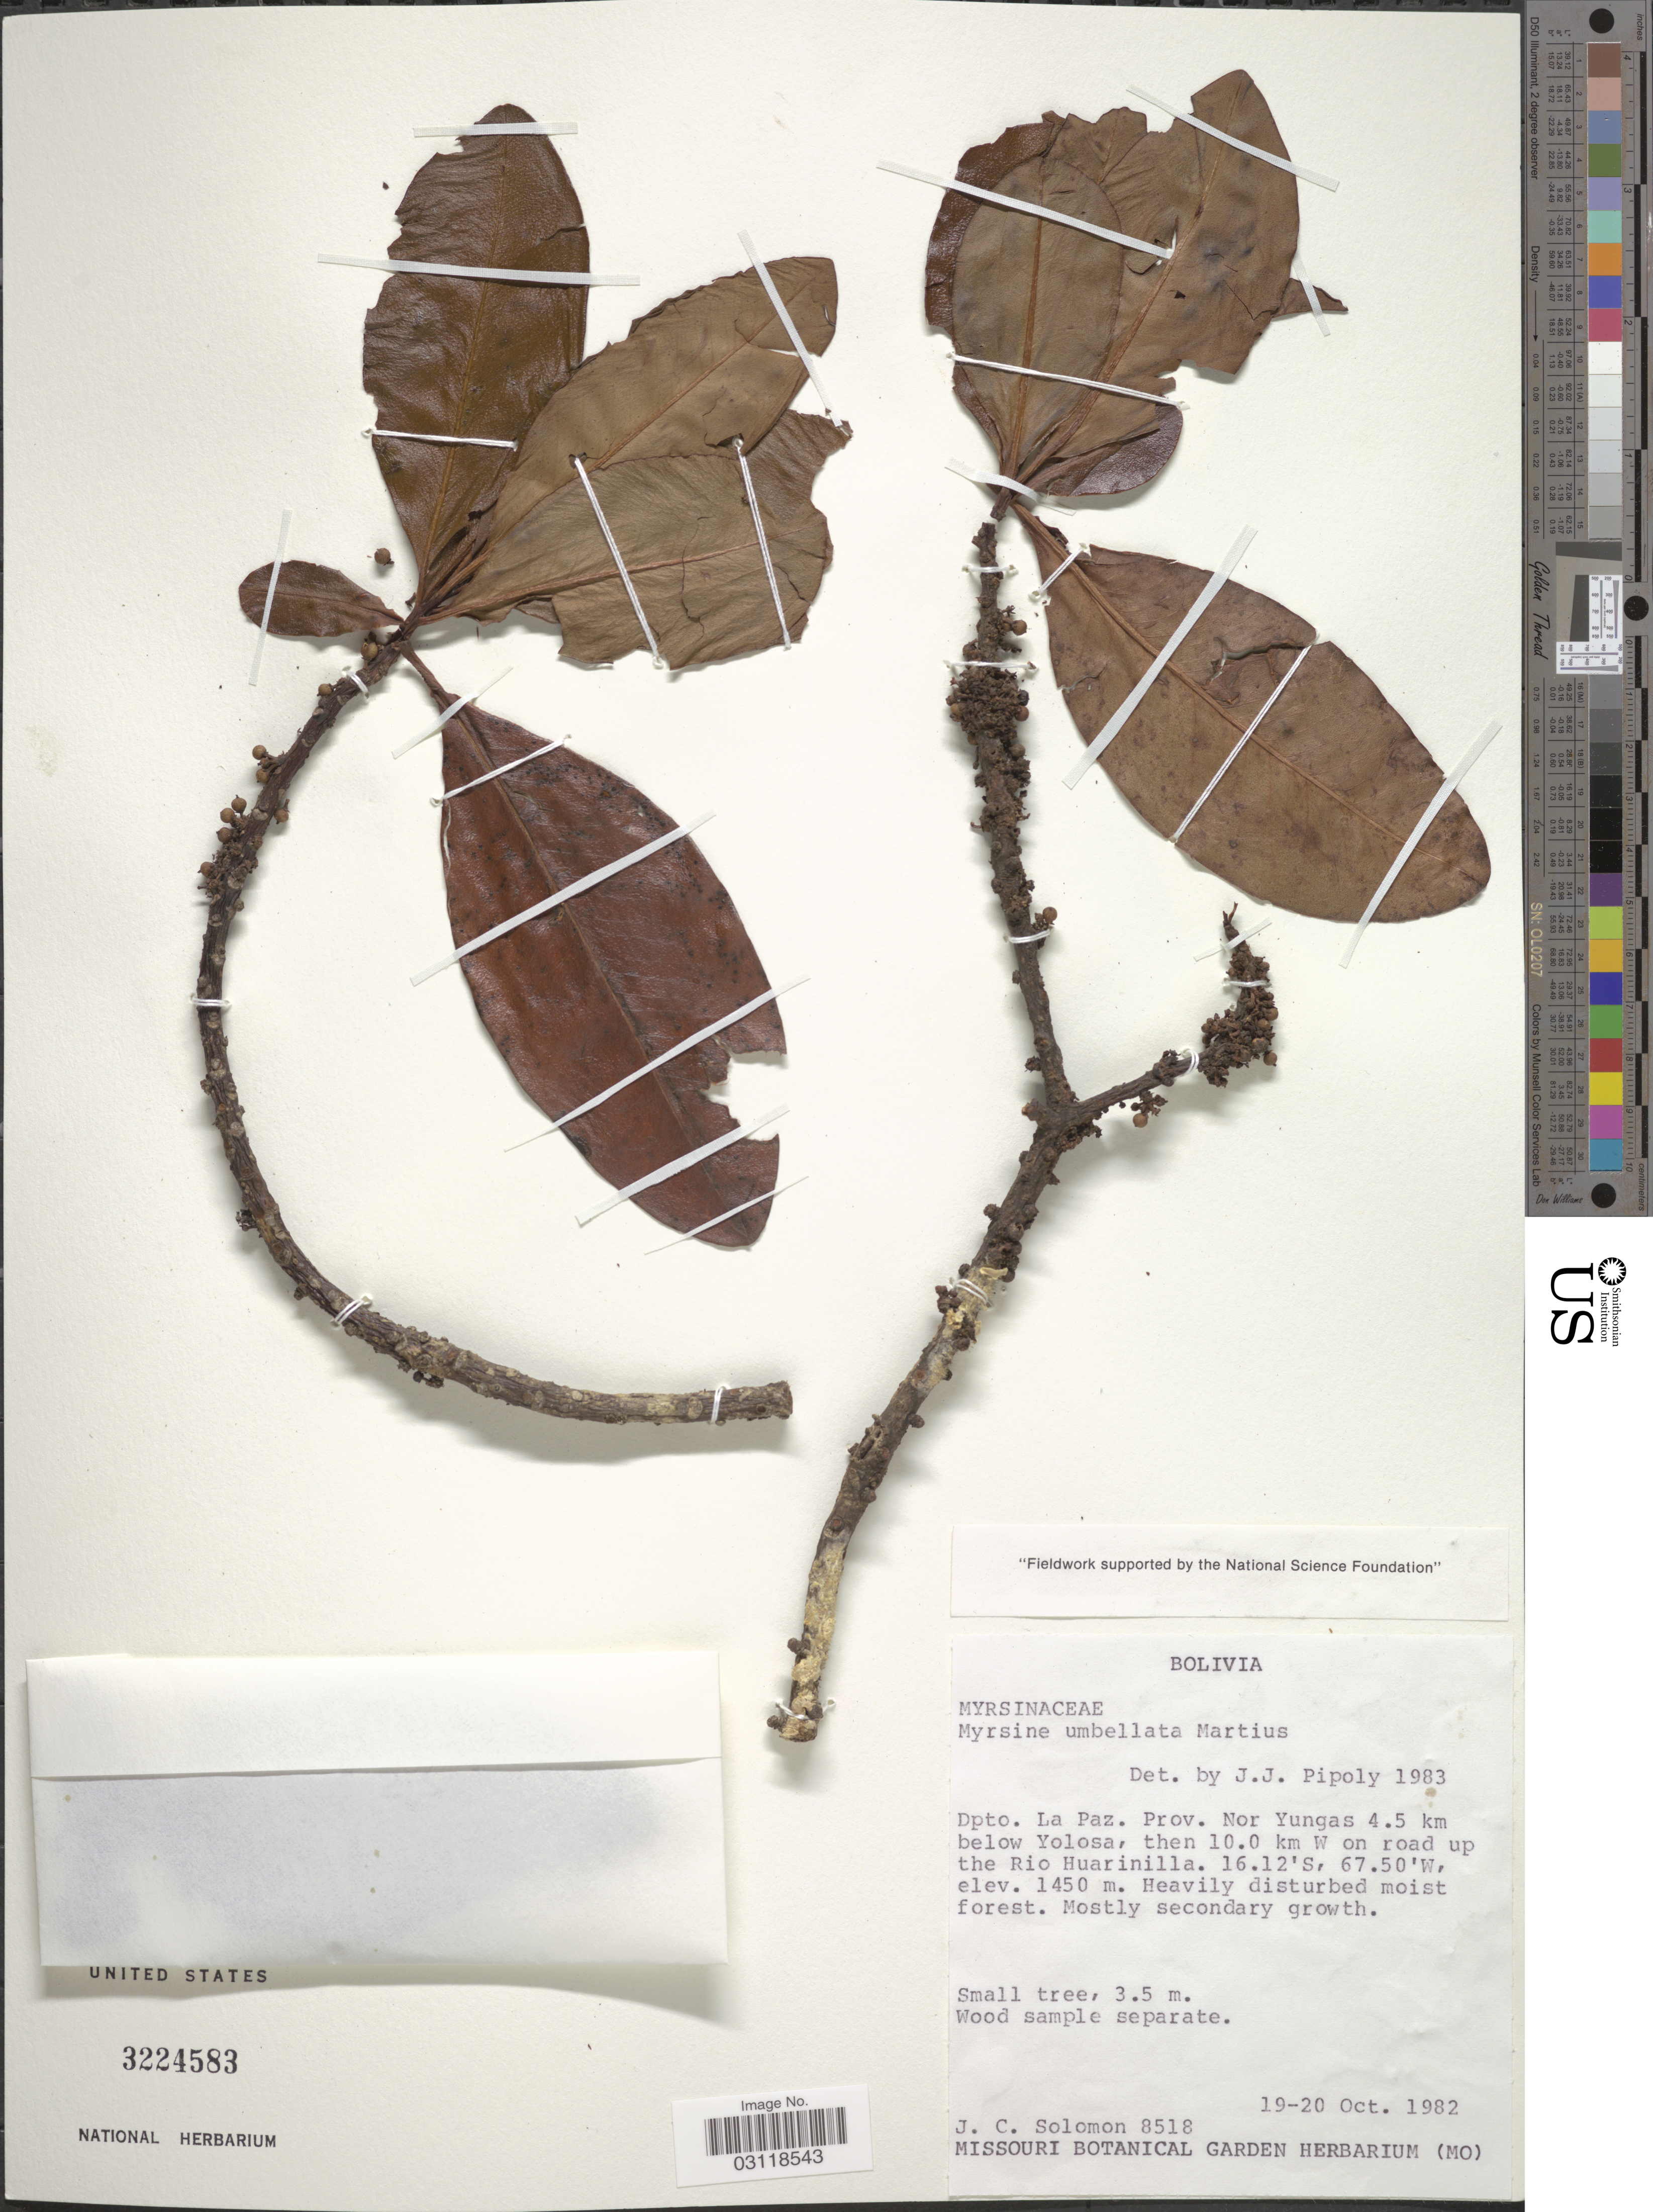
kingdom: Plantae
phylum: Tracheophyta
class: Magnoliopsida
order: Ericales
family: Primulaceae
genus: Rapanea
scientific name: Rapanea umbellata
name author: (Mart.) Mez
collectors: J. C. Solomon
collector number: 8518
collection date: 1982-10-19/1982-10-20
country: Bolivia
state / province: La Paz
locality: Dpto. La Paz. Prov. Nor Yungas 4.5 km below Yolosa, then 10.0 km W on road up the Rio Huarinilla.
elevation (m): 1450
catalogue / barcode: US 3224583